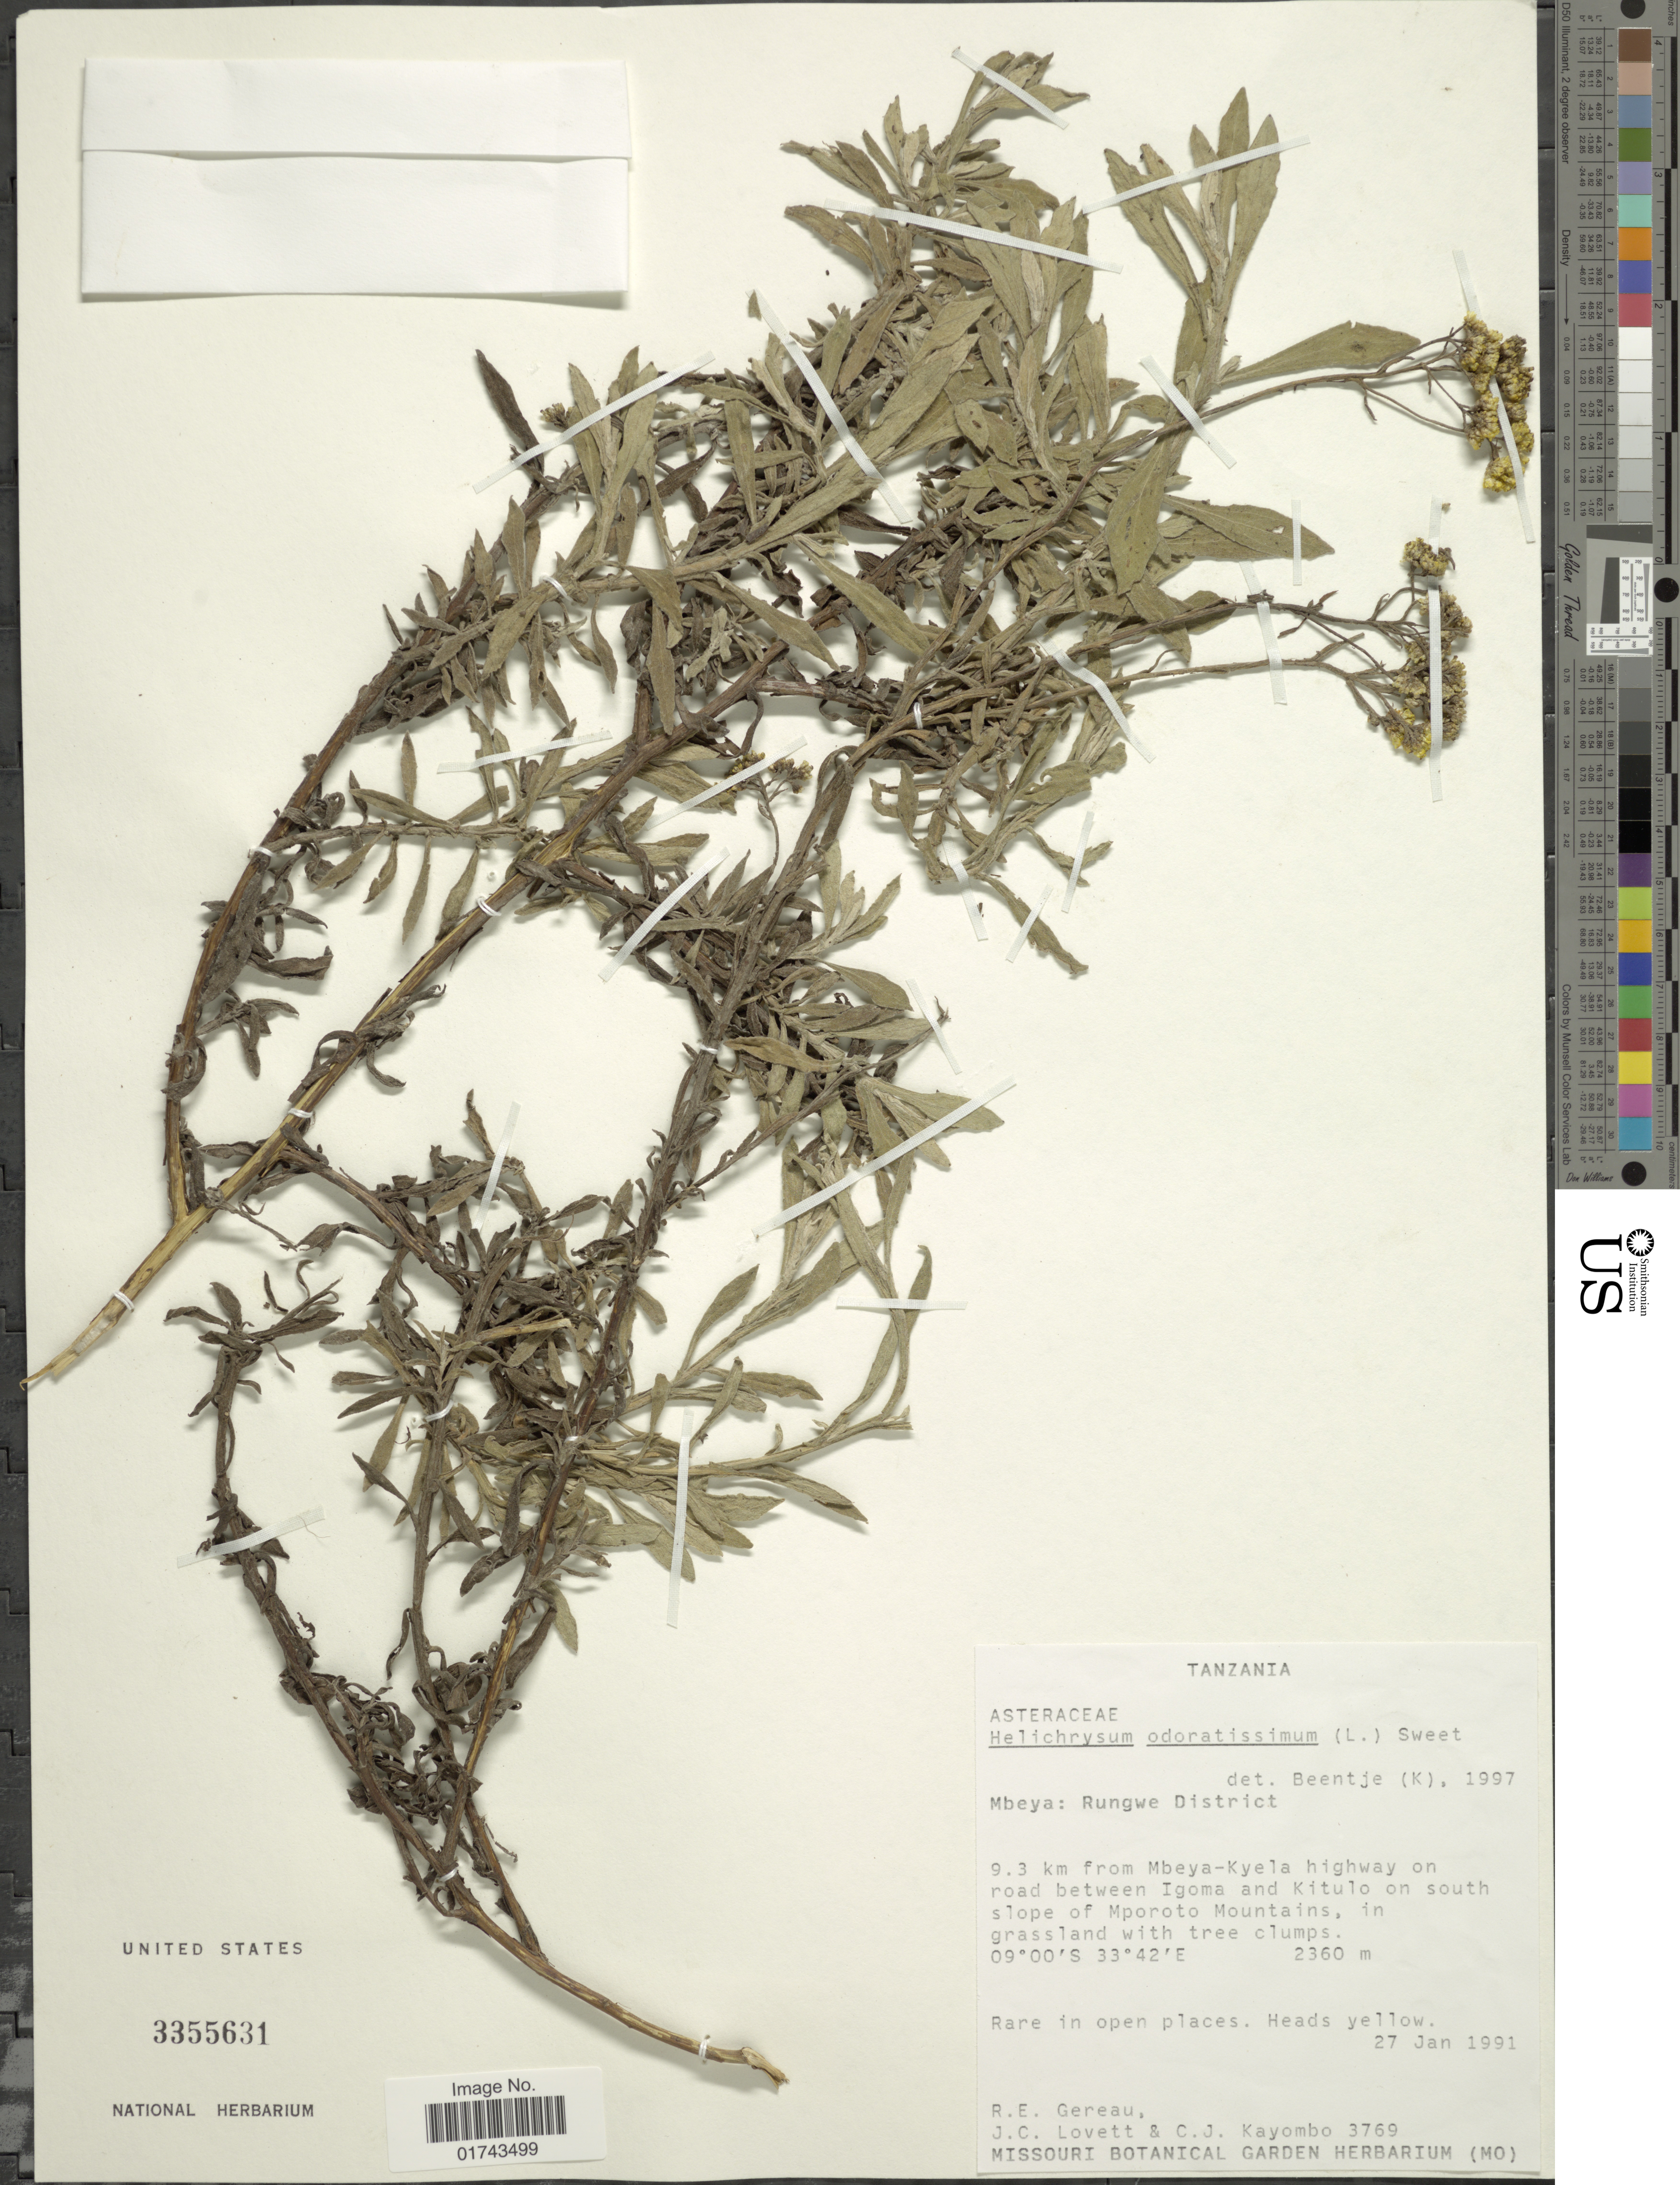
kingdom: Plantae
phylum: Tracheophyta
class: Magnoliopsida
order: Asterales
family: Asteraceae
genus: Helichrysum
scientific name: Helichrysum odoratissimum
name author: (L.) Sweet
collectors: R. Gereau, J. Lovett & C. Kayombo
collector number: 3769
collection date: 1991-01-27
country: Tanzania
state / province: Mbeya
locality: Mbeya: Rungwe District, 9.3 km from Mbeya-Kyela highway on road between Igoma and Kitulo on south slope of Mporoto Mountains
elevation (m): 2360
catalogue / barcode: US 3355631